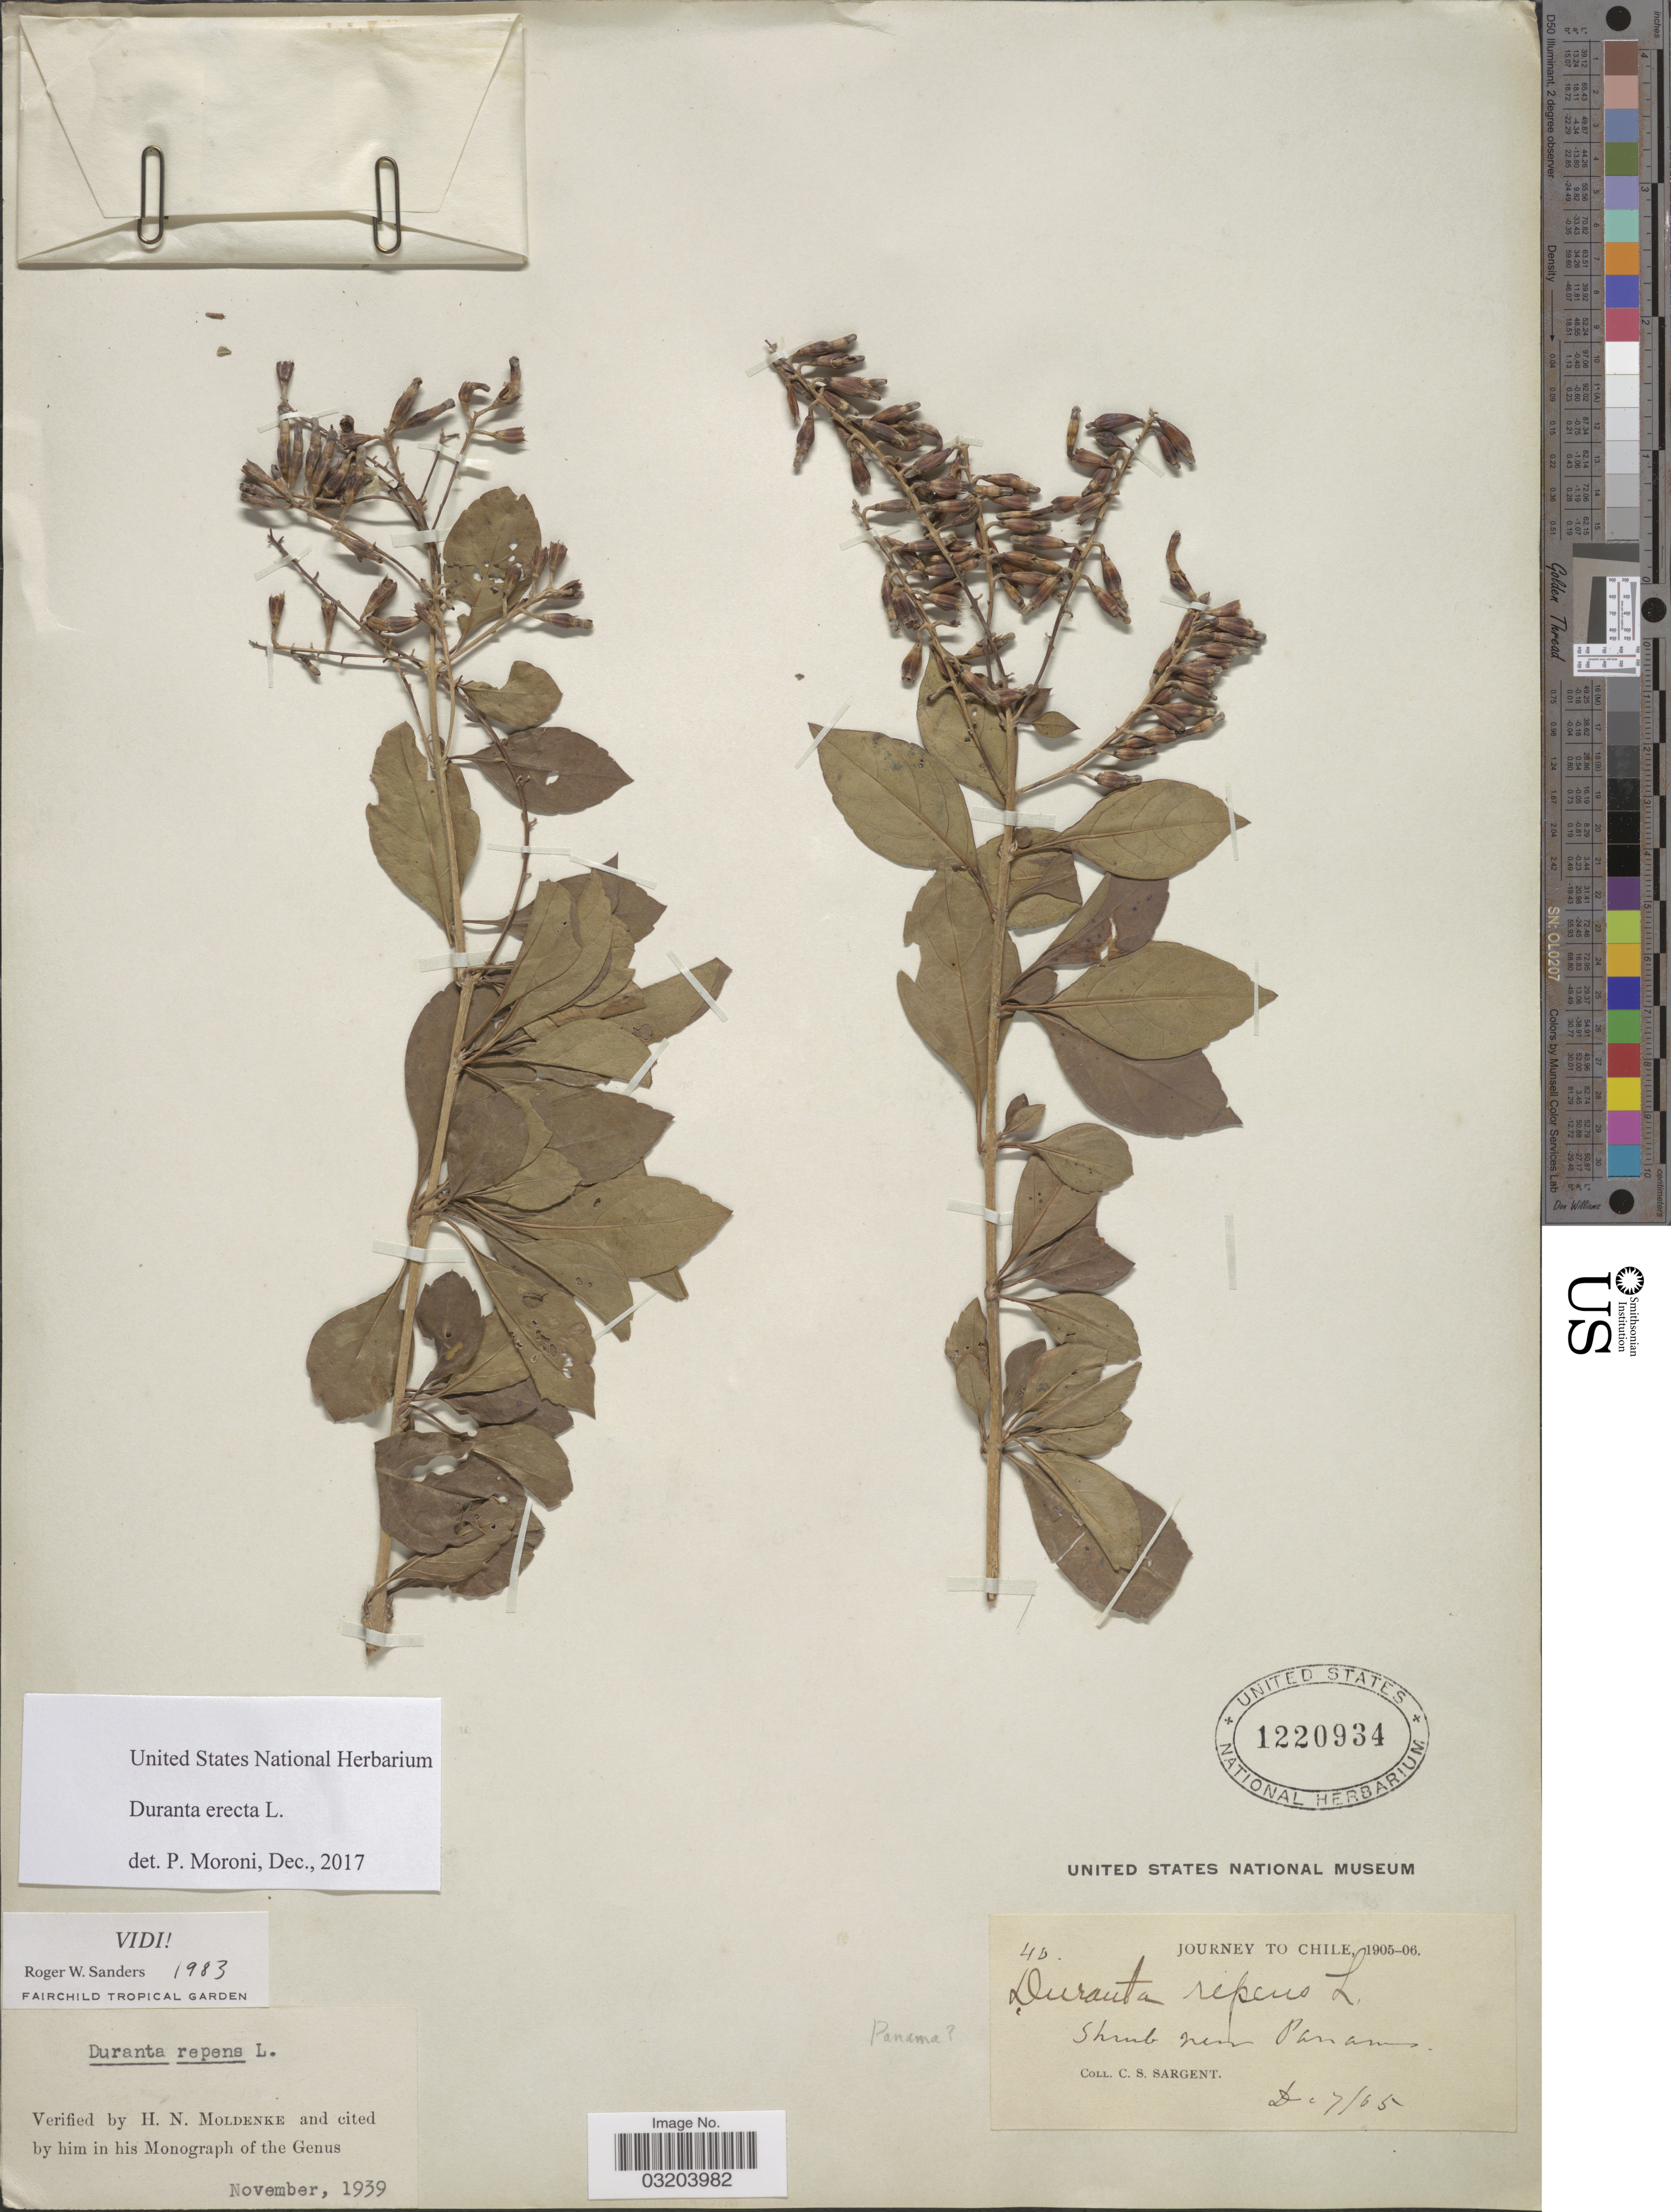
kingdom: Plantae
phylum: Tracheophyta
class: Magnoliopsida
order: Lamiales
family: Verbenaceae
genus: Duranta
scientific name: Duranta erecta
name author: L.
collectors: C. S. Sargent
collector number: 40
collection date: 1905-12-07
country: Panama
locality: Shrub near Panama.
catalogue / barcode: US 1220934